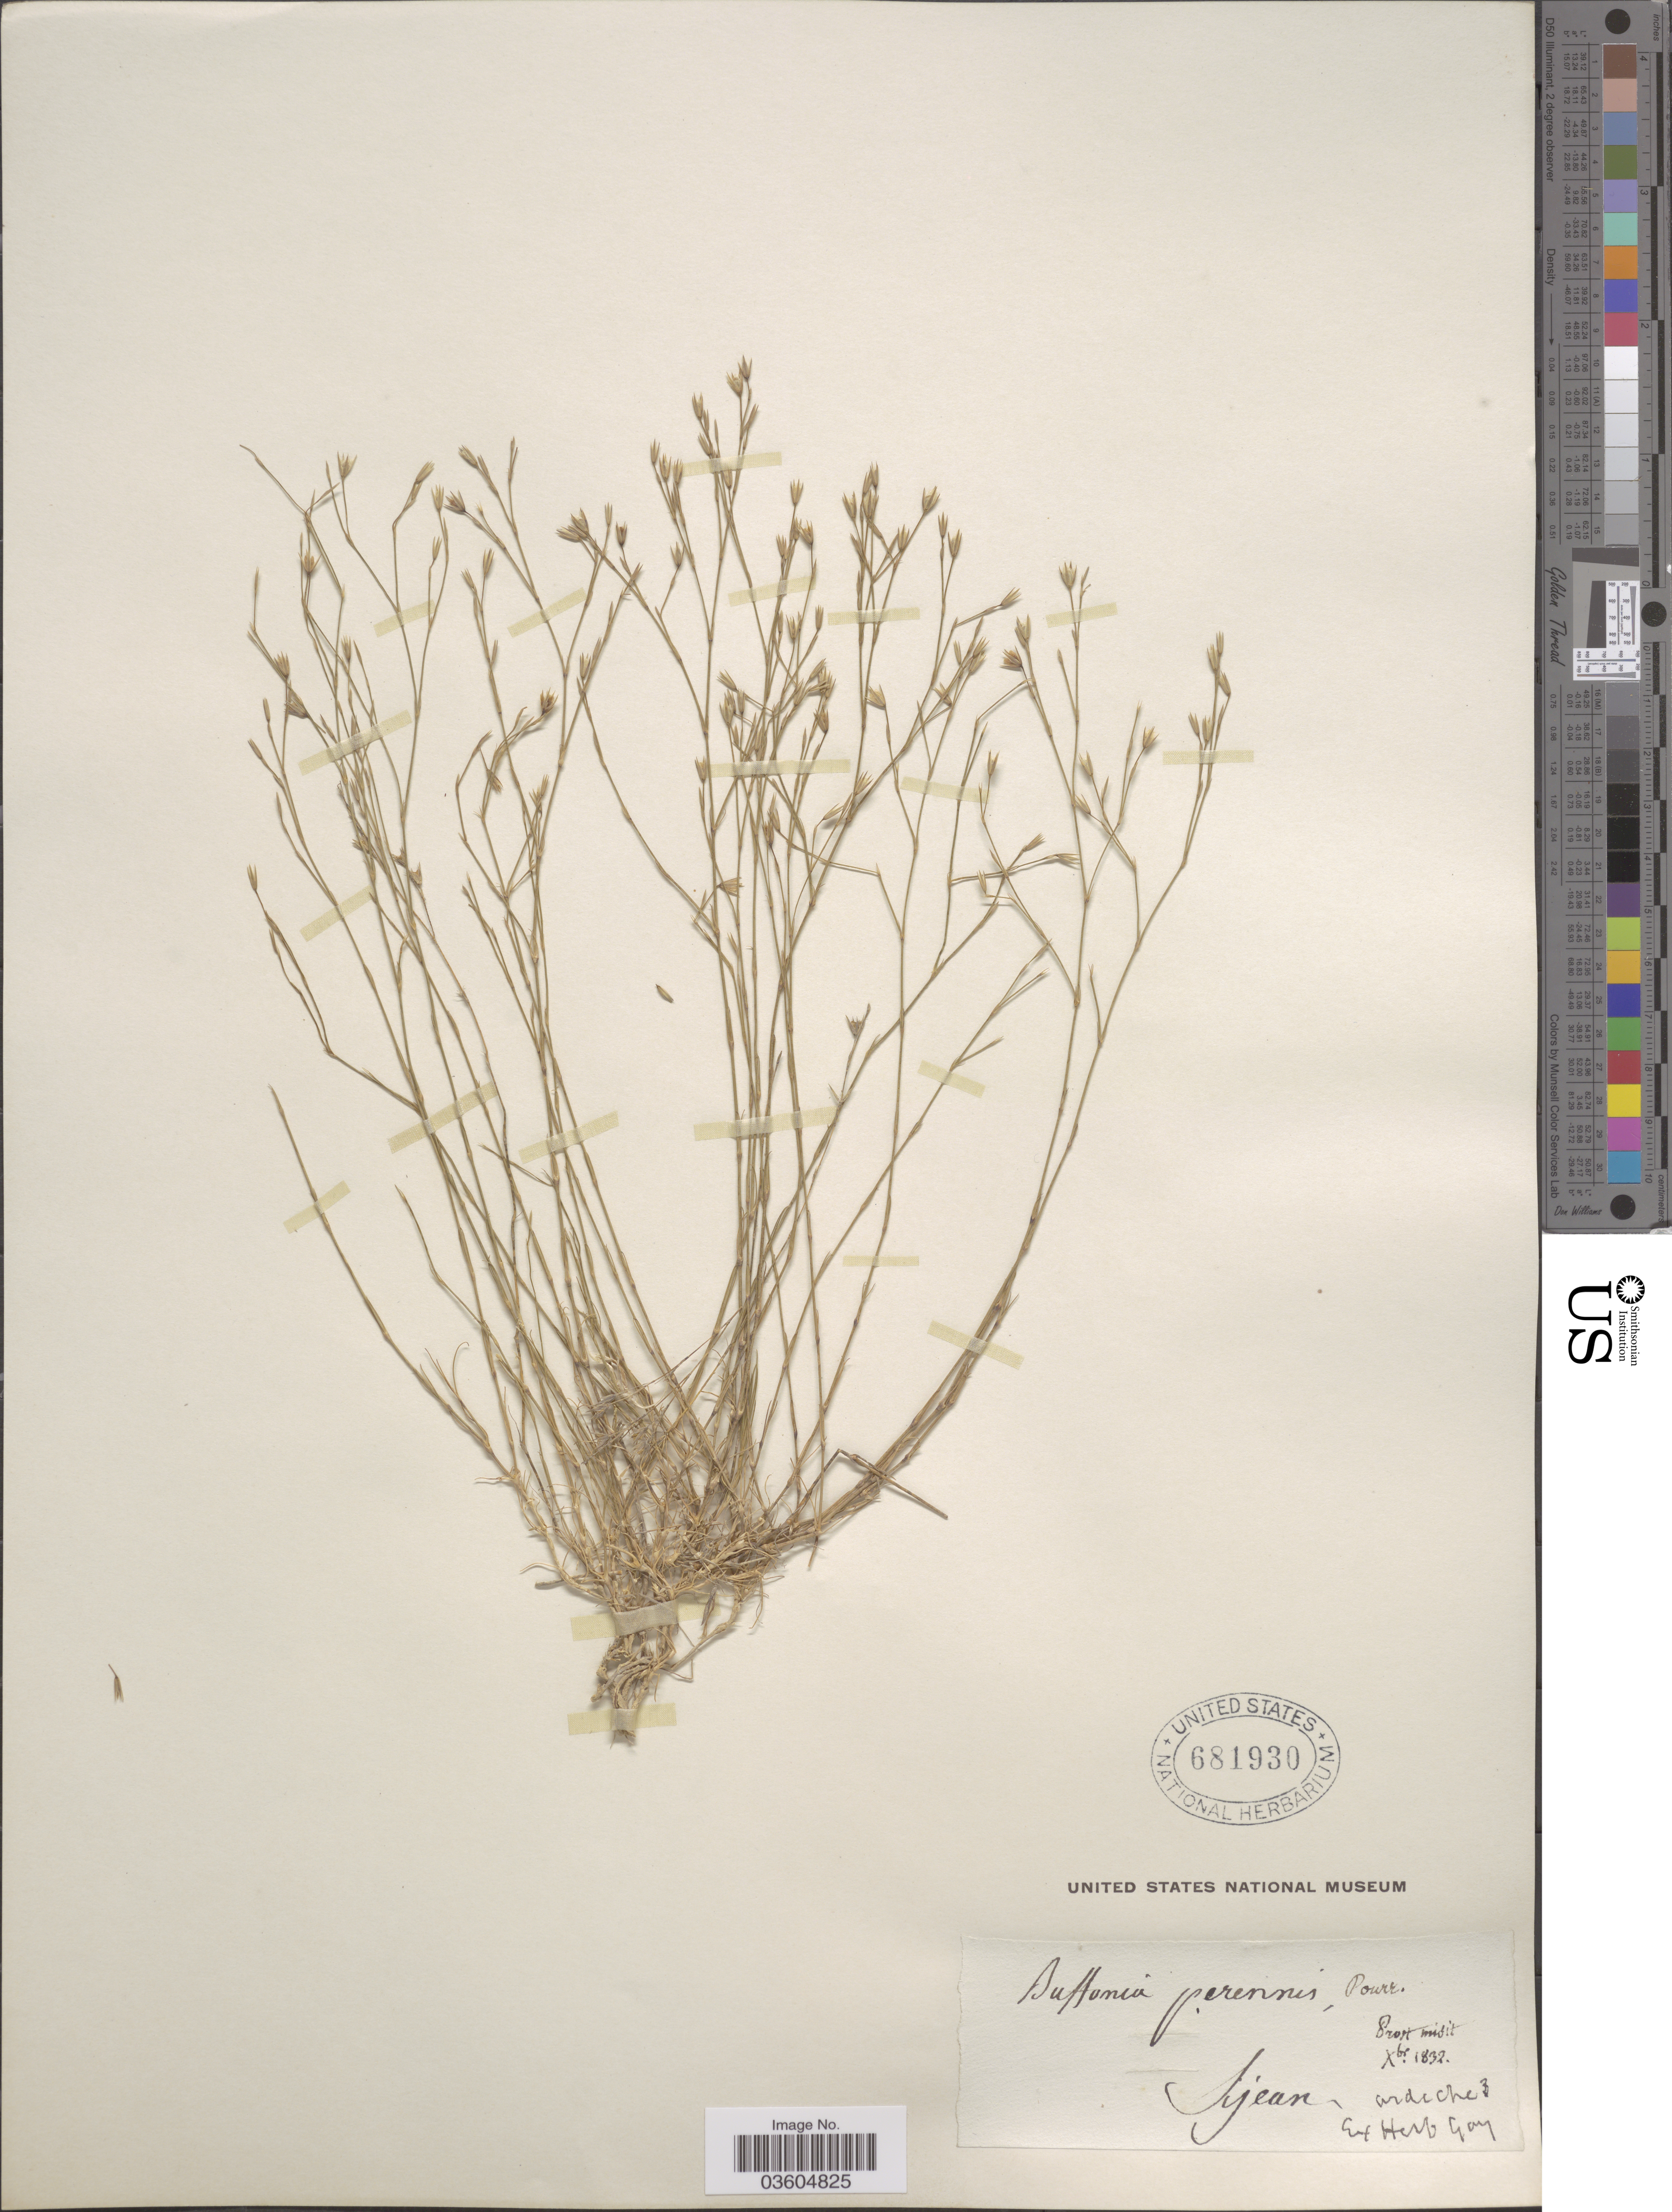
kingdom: Plantae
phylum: Tracheophyta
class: Magnoliopsida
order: Caryophyllales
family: Caryophyllaceae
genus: Bufonia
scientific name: Bufonia perennis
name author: Pourr.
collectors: ex herb. J. Gay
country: France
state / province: Auvergne-Rhône-Alpes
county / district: Ardèche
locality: Sijean. Ardeche.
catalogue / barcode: US 681930